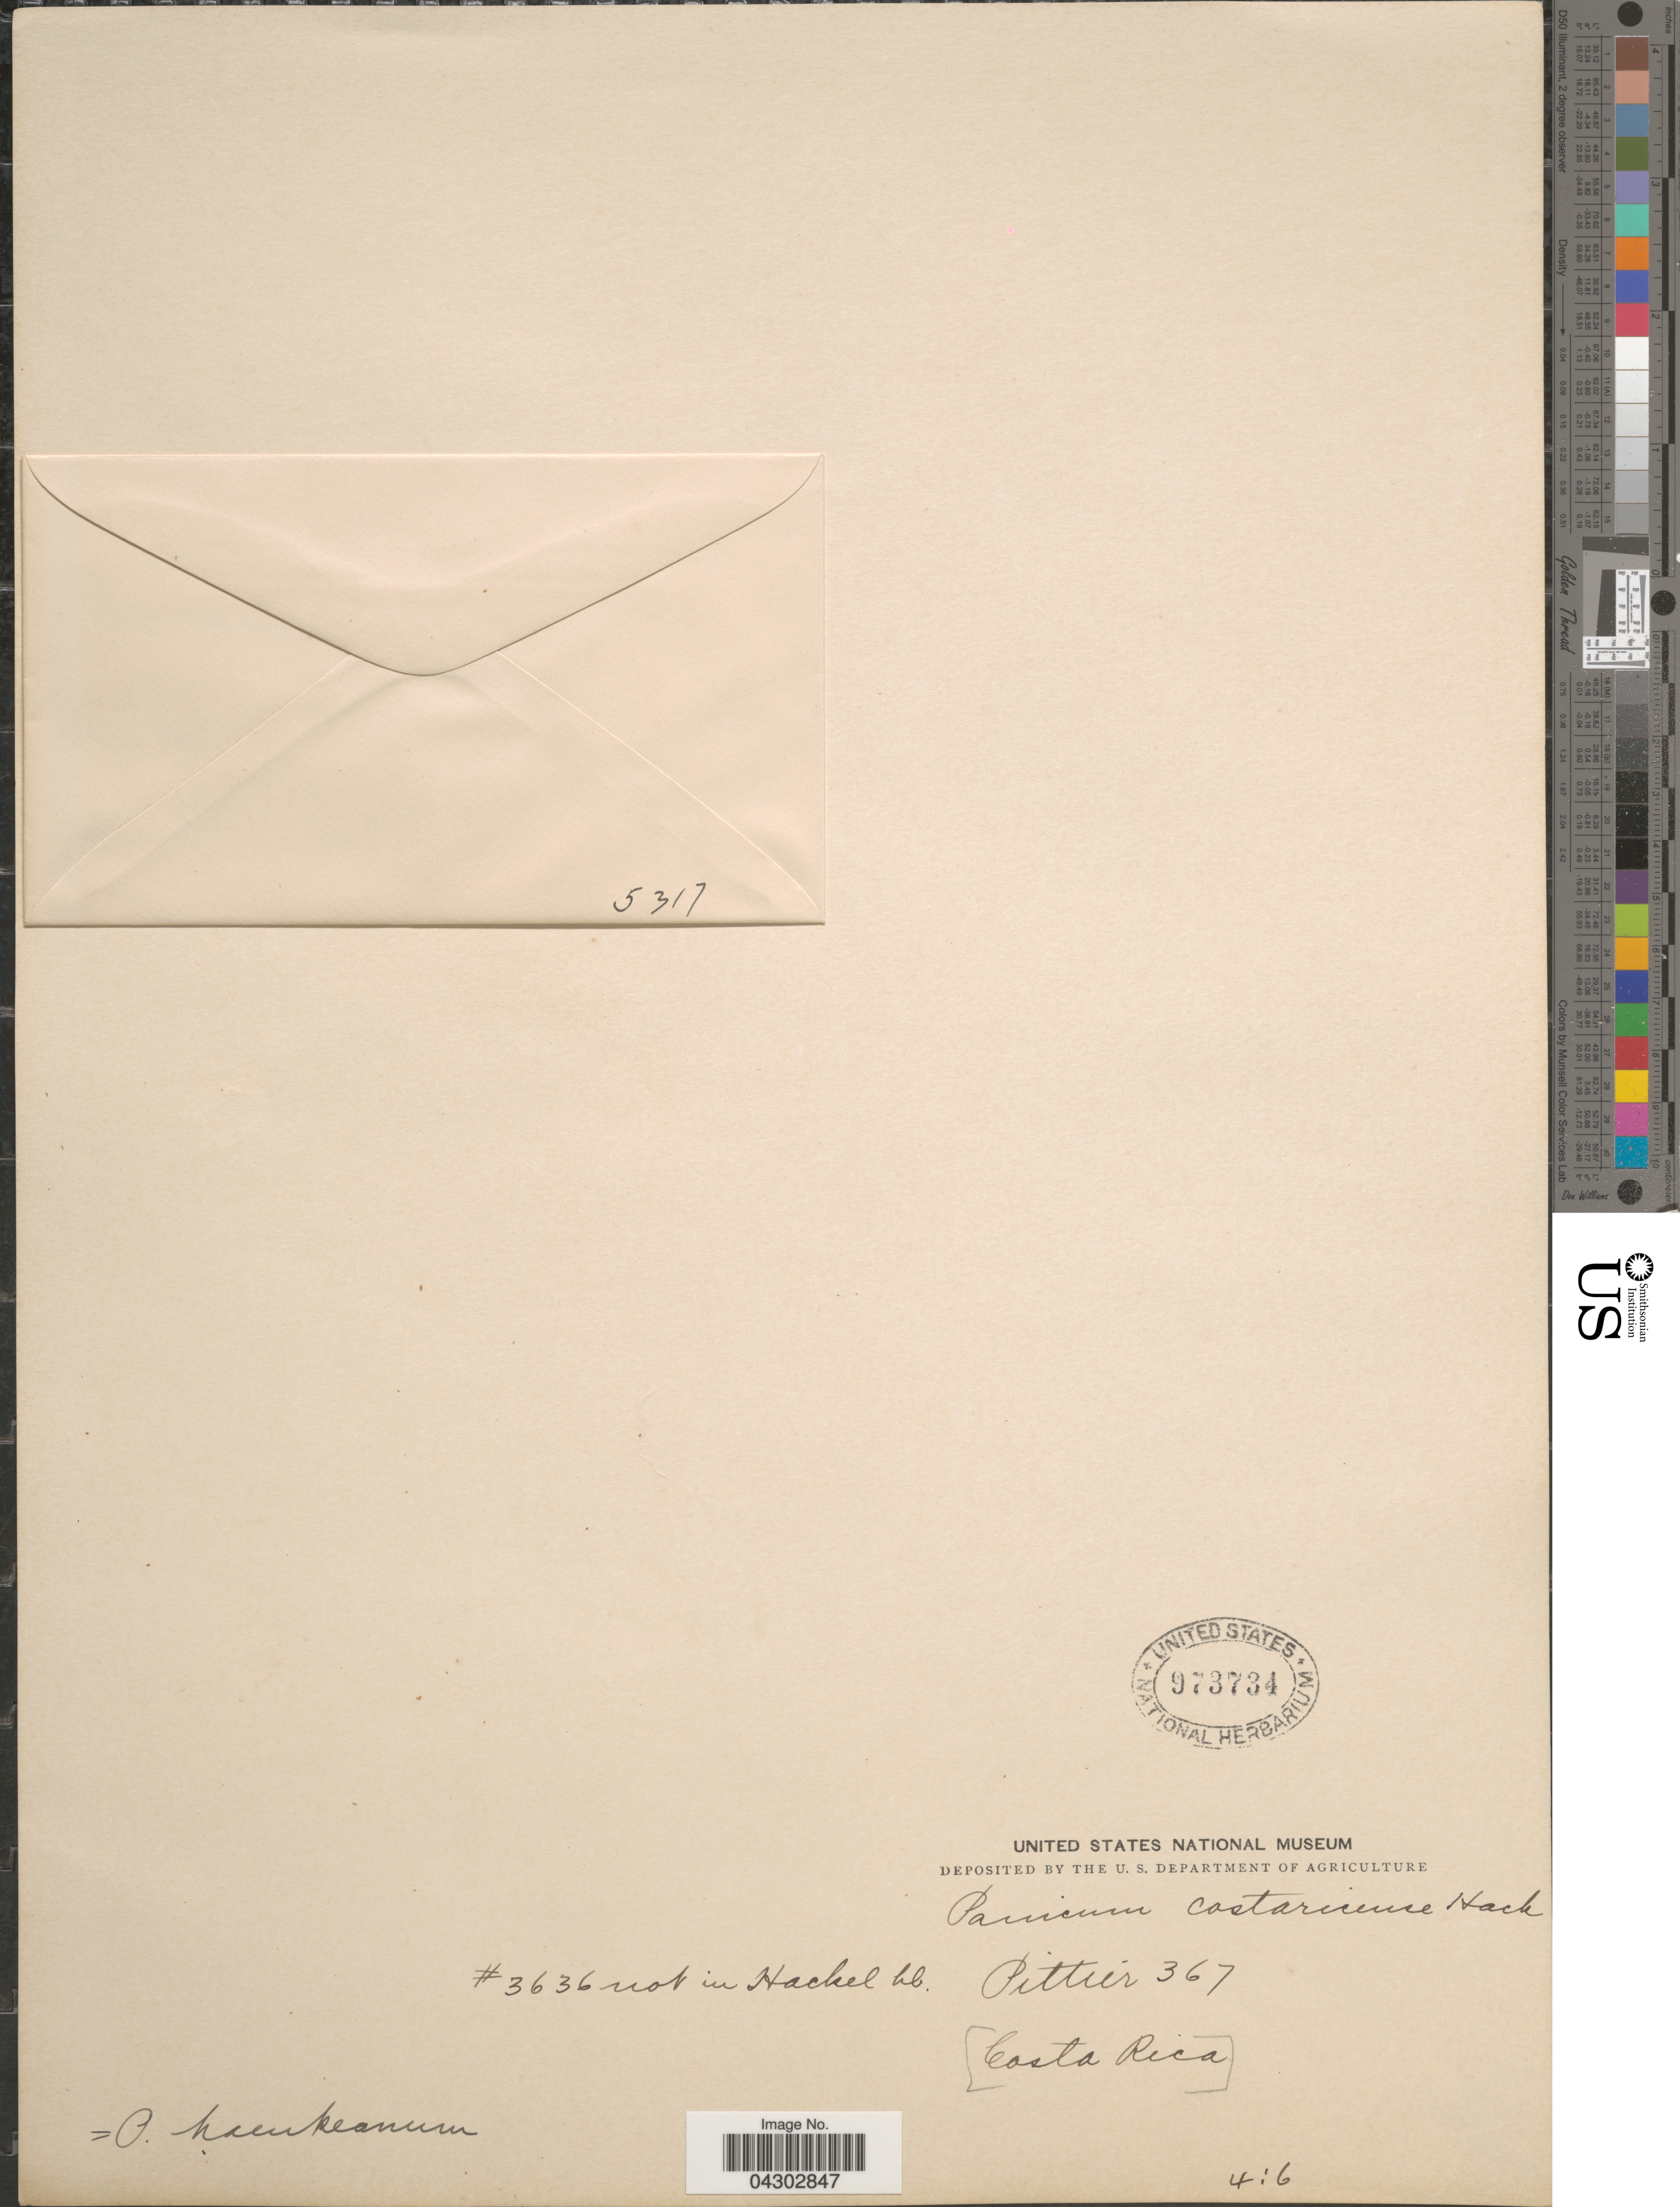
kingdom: Plantae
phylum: Tracheophyta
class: Liliopsida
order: Poales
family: Poaceae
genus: Panicum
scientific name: Panicum haenkeanum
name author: J. Presl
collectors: Pittier, --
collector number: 367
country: Costa Rica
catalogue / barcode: US 973734